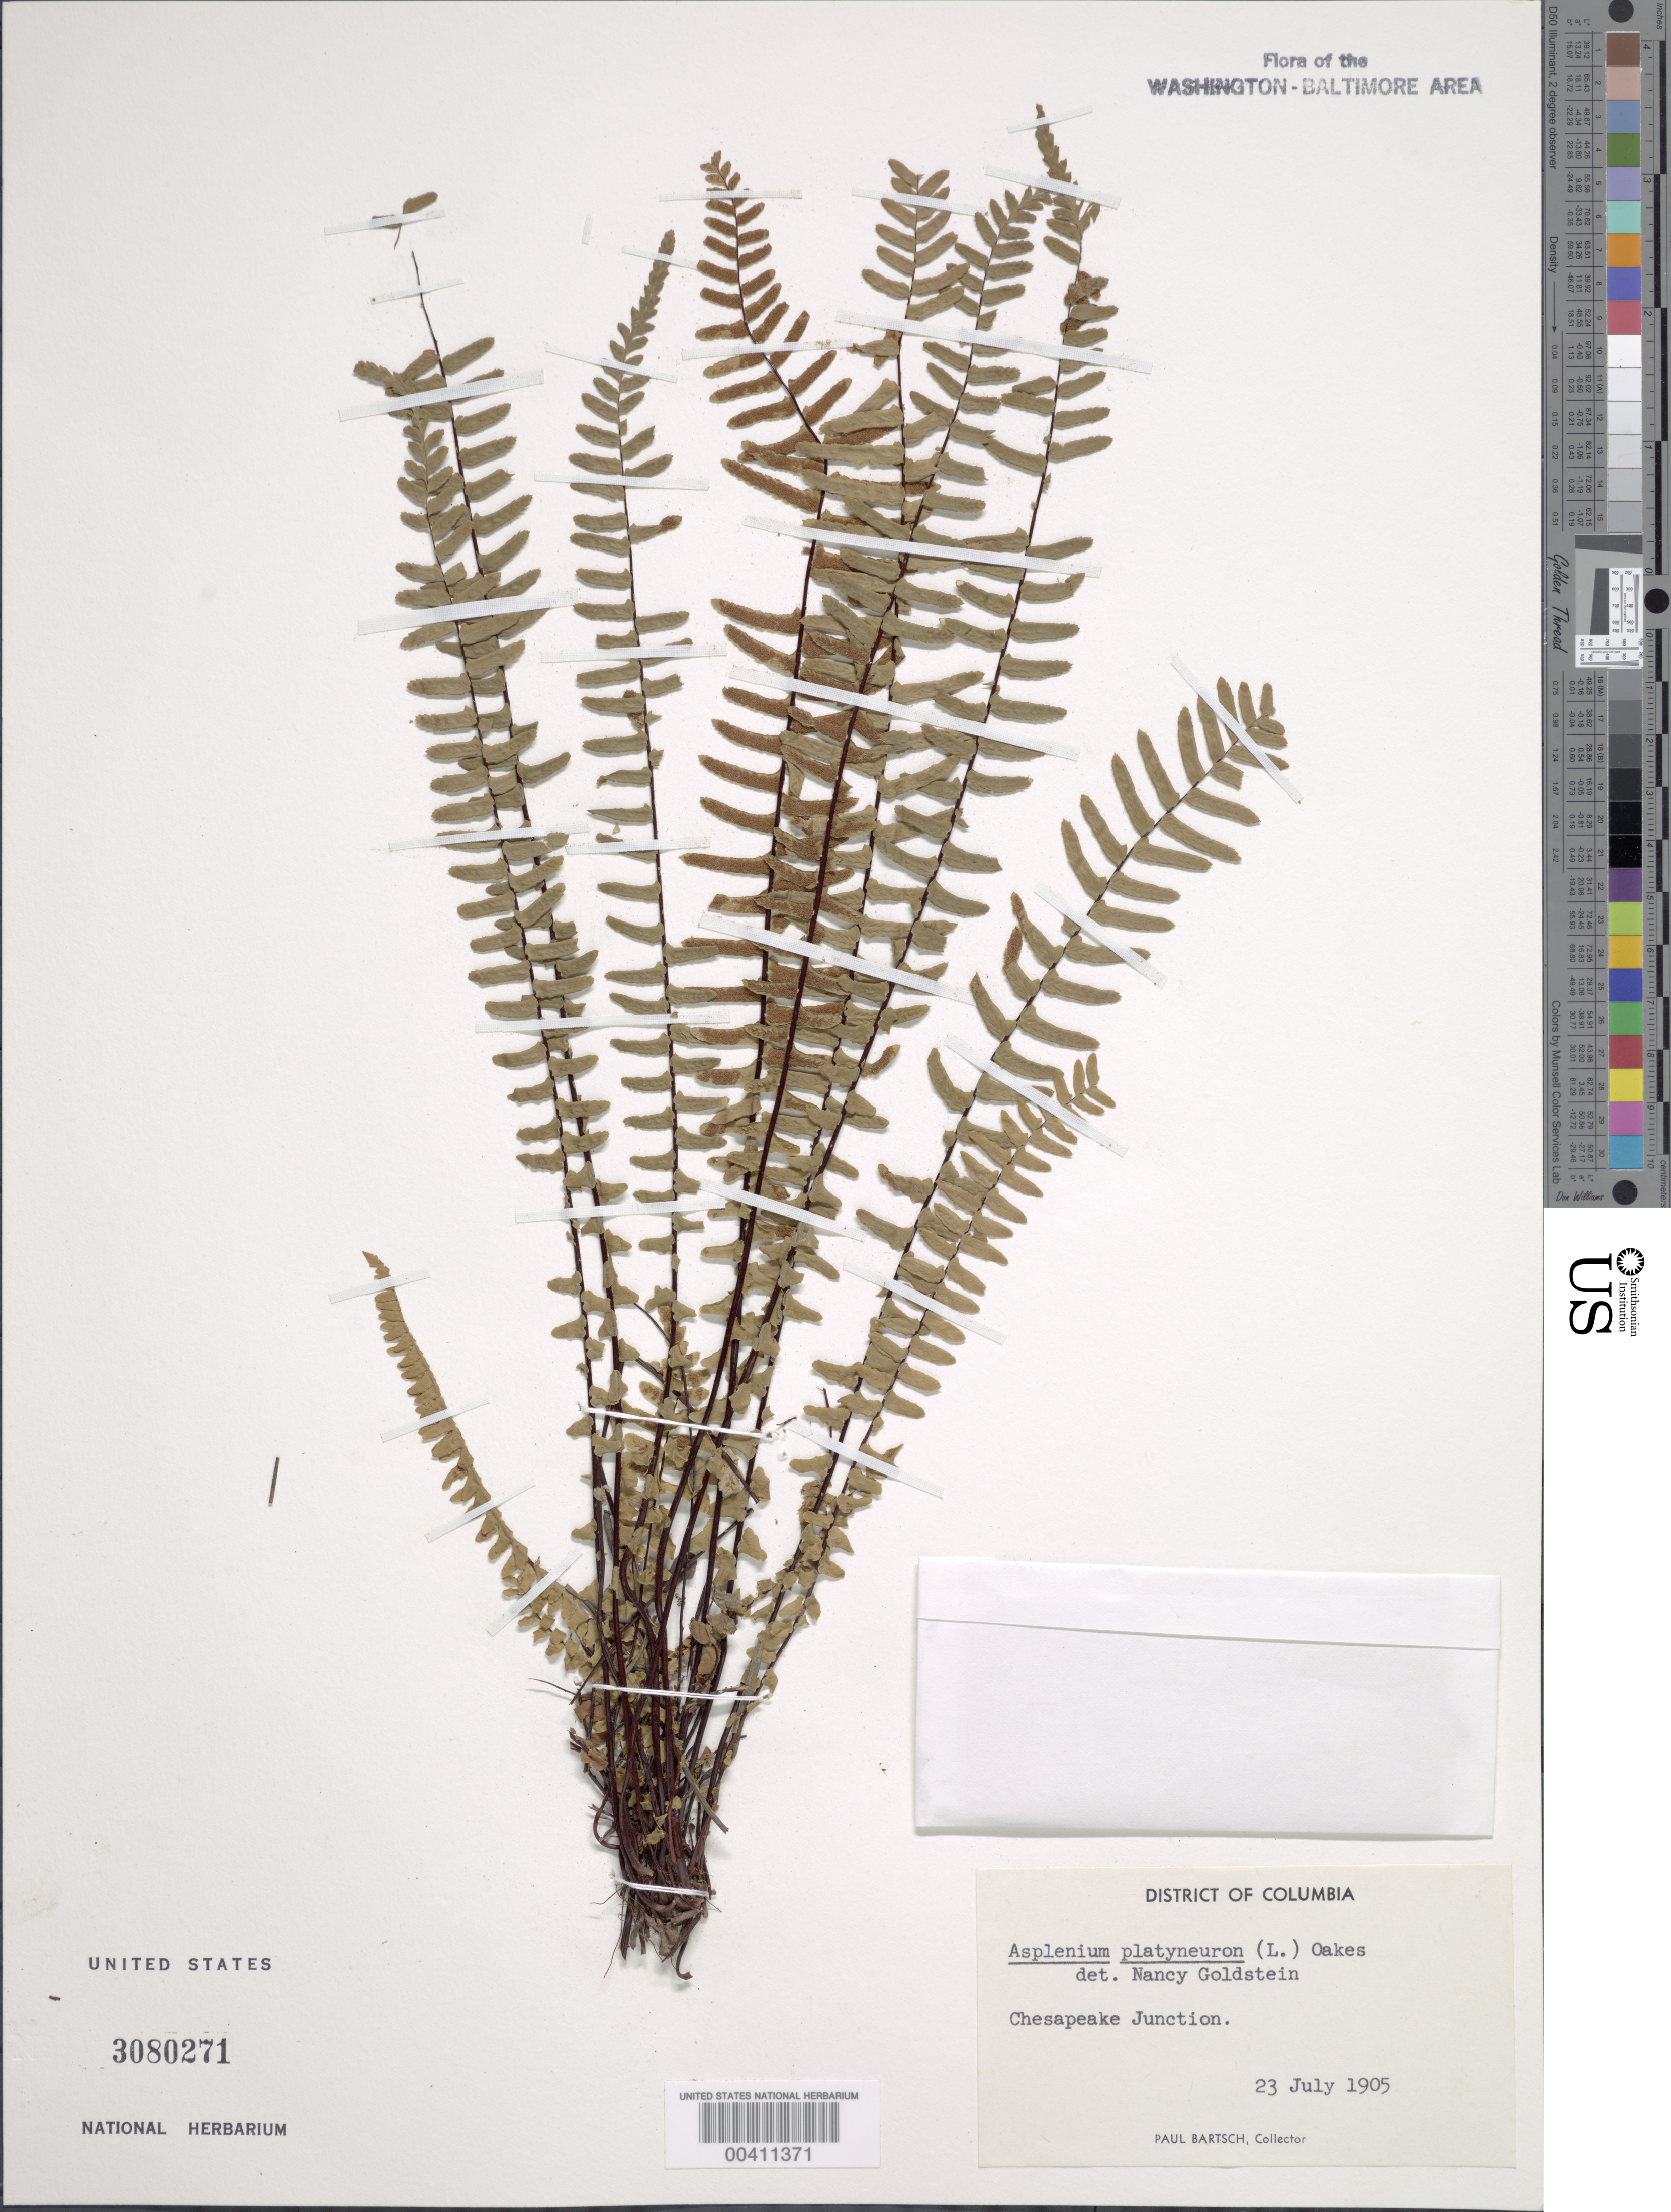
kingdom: Plantae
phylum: Tracheophyta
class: Polypodiopsida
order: Polypodiales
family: Aspleniaceae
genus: Asplenium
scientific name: Asplenium platyneuron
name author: (L.) Britton, Stearns & Poggenb.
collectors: P. Bartsch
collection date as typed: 23 Jul 1905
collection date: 1905-07-23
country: United States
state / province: District of Columbia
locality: Chesapeake Junction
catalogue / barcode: US 3080271